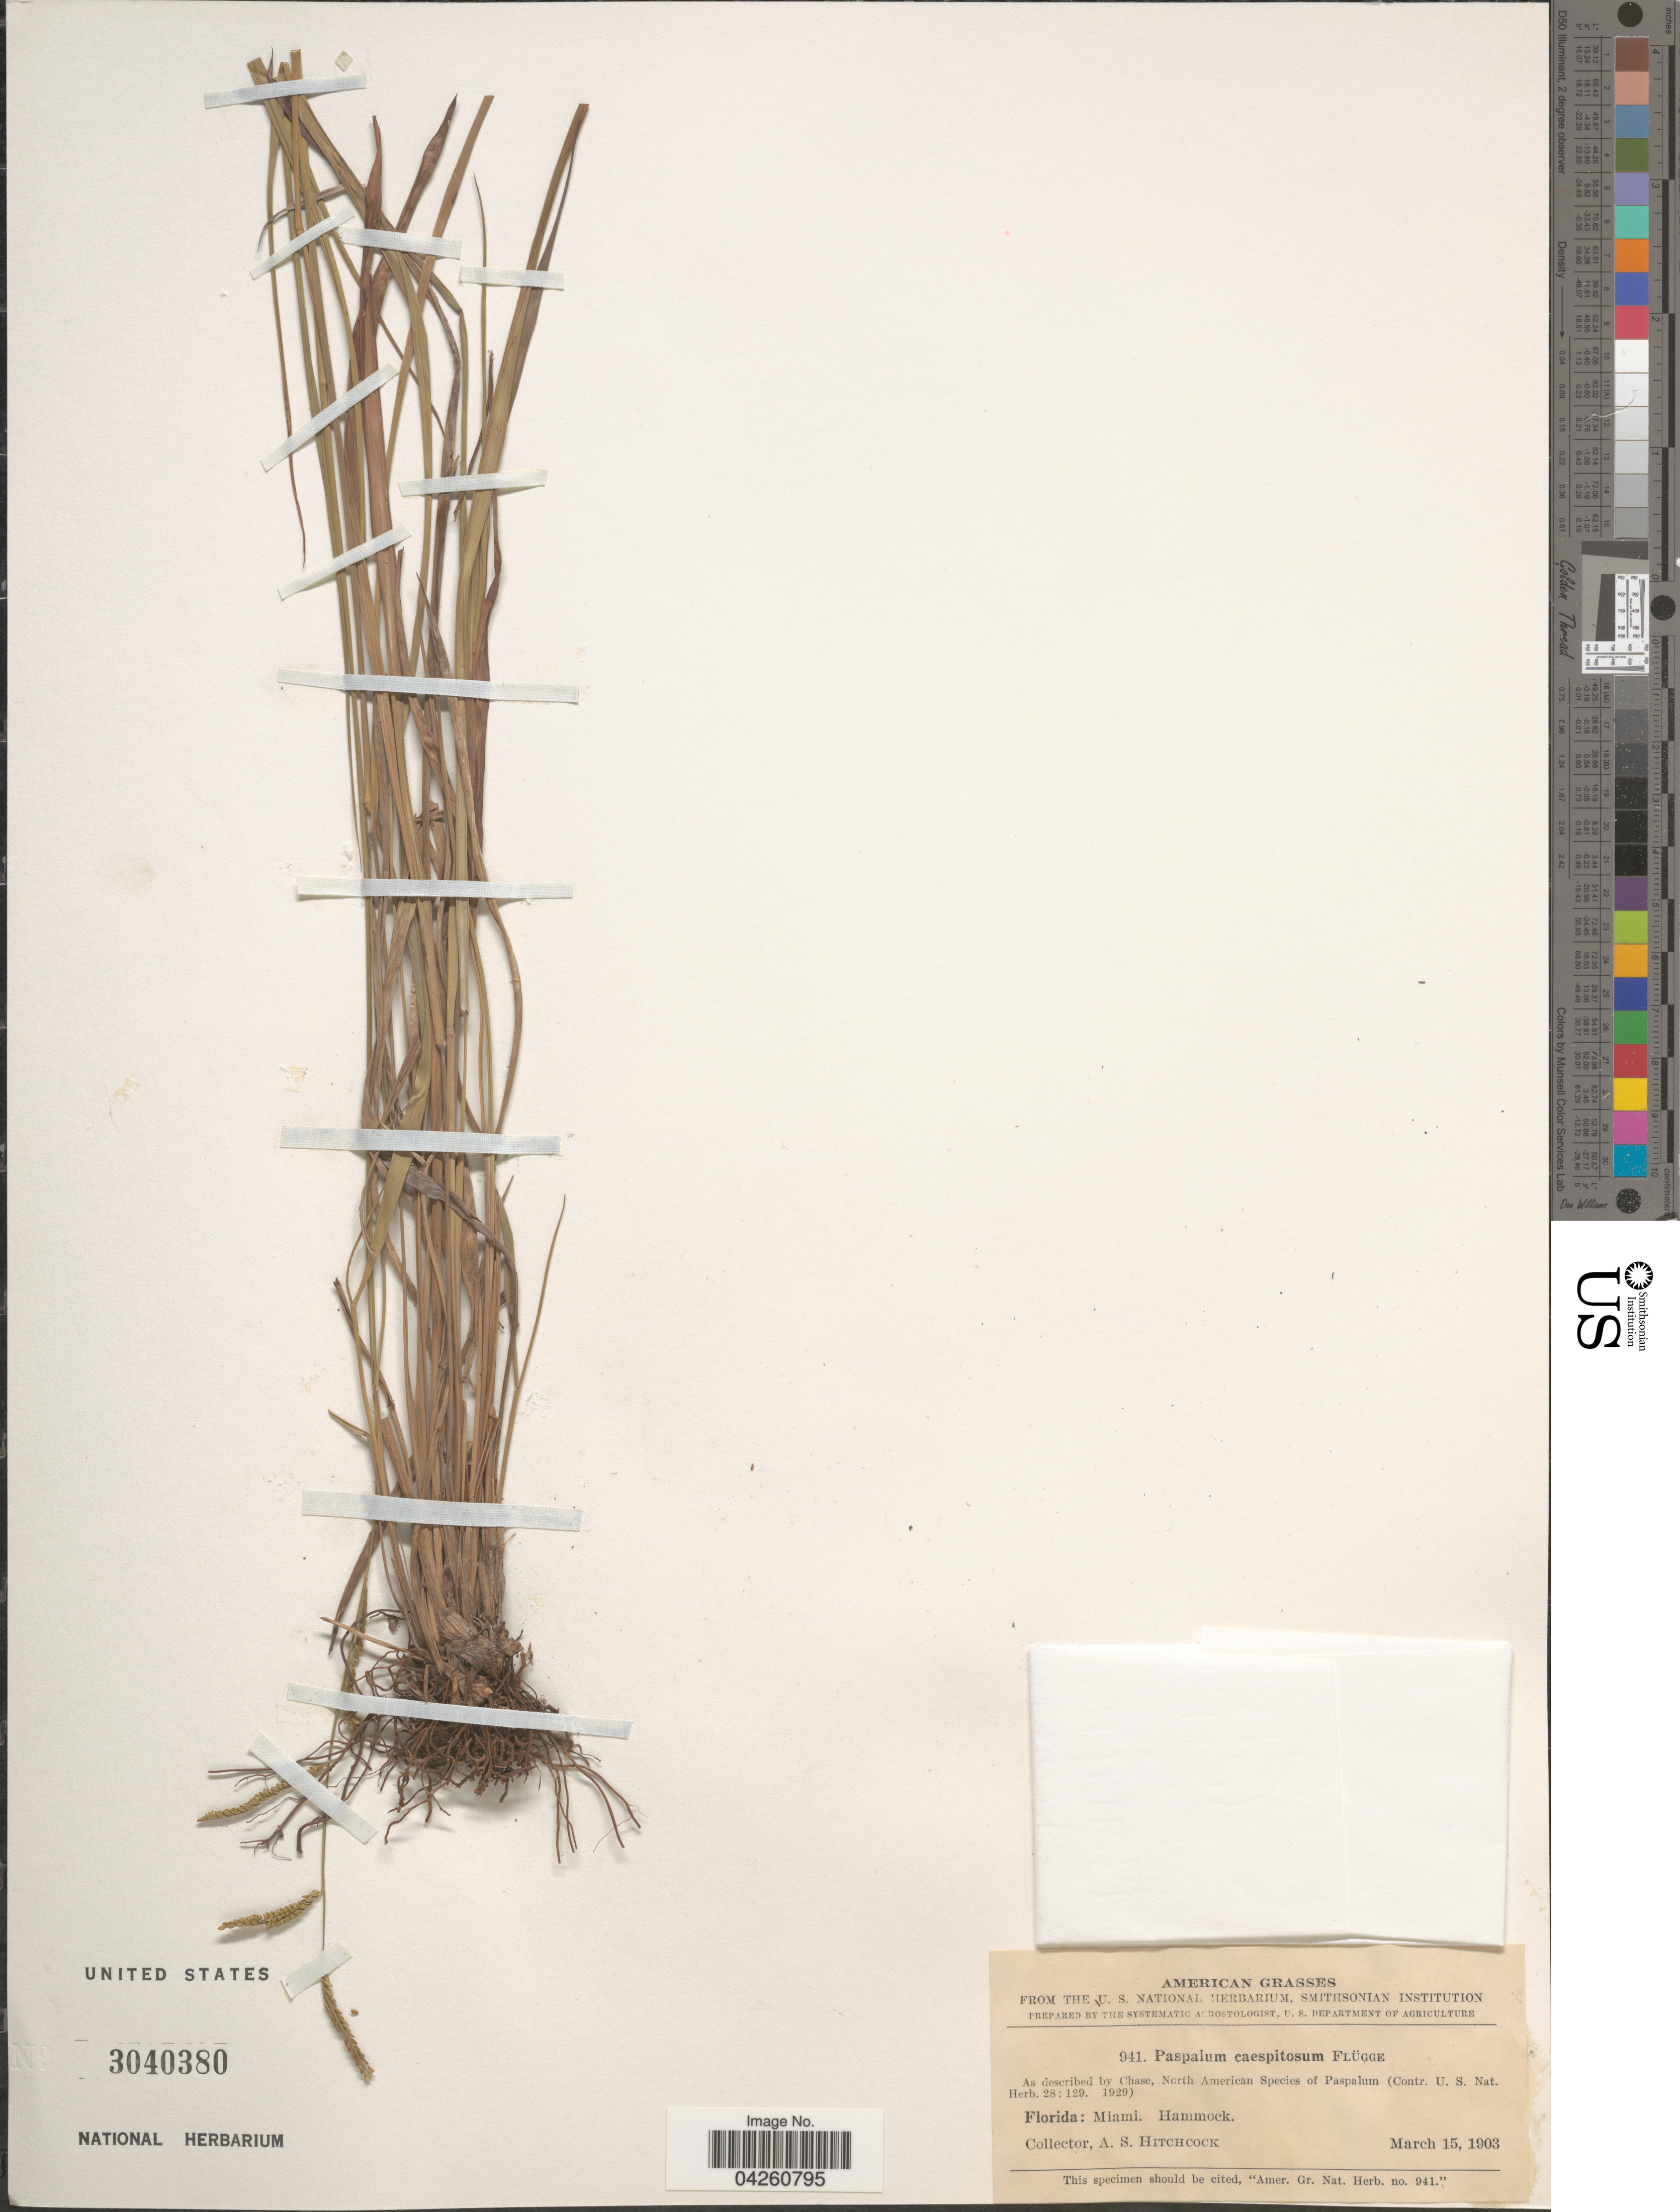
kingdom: Plantae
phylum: Tracheophyta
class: Liliopsida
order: Poales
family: Poaceae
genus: Paspalum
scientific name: Paspalum caespitosum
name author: Flüggé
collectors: A. S. Hitchcock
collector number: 941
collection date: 1903-03-15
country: United States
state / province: Florida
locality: Miami. Hammock.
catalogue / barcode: US 3040380